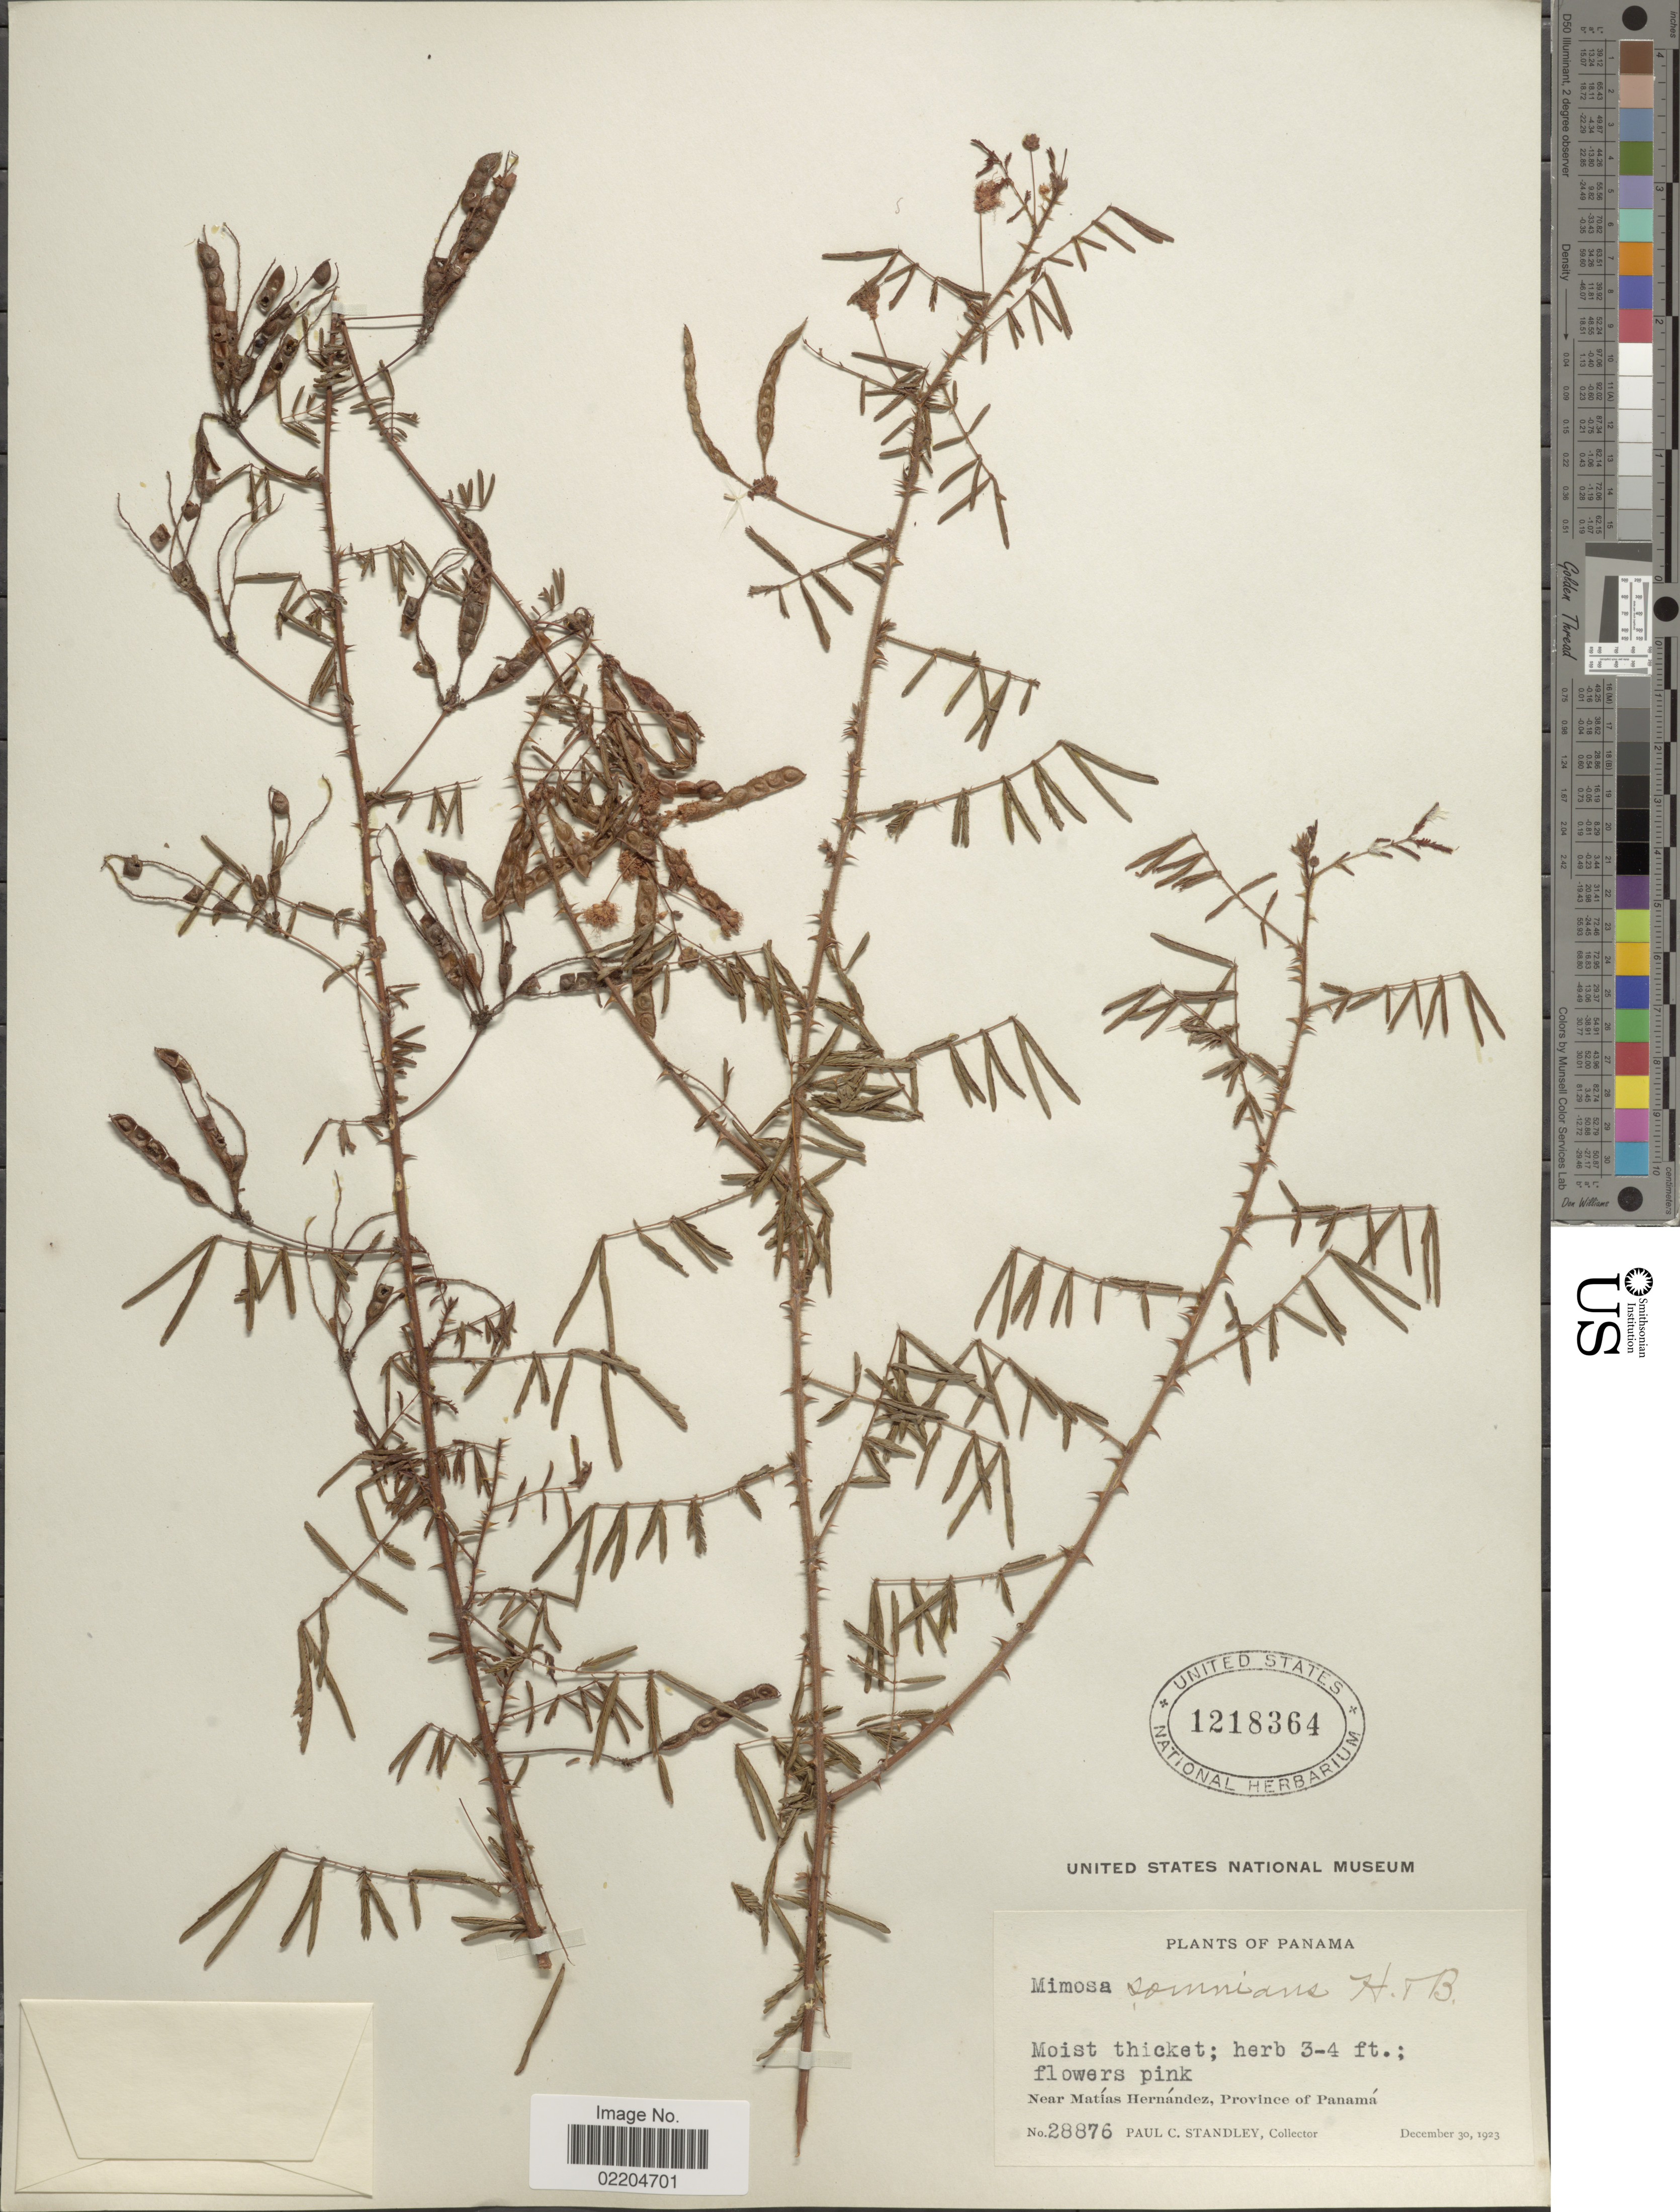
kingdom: Plantae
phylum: Tracheophyta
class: Magnoliopsida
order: Fabales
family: Fabaceae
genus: Mimosa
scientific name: Mimosa somnians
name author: Humb. & Bonpl. ex Willd.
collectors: P. C. Standley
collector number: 28876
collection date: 1923-12-30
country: Panama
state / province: Panamá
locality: Near Matas Hernandez, Province of Panama.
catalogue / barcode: US 1218364